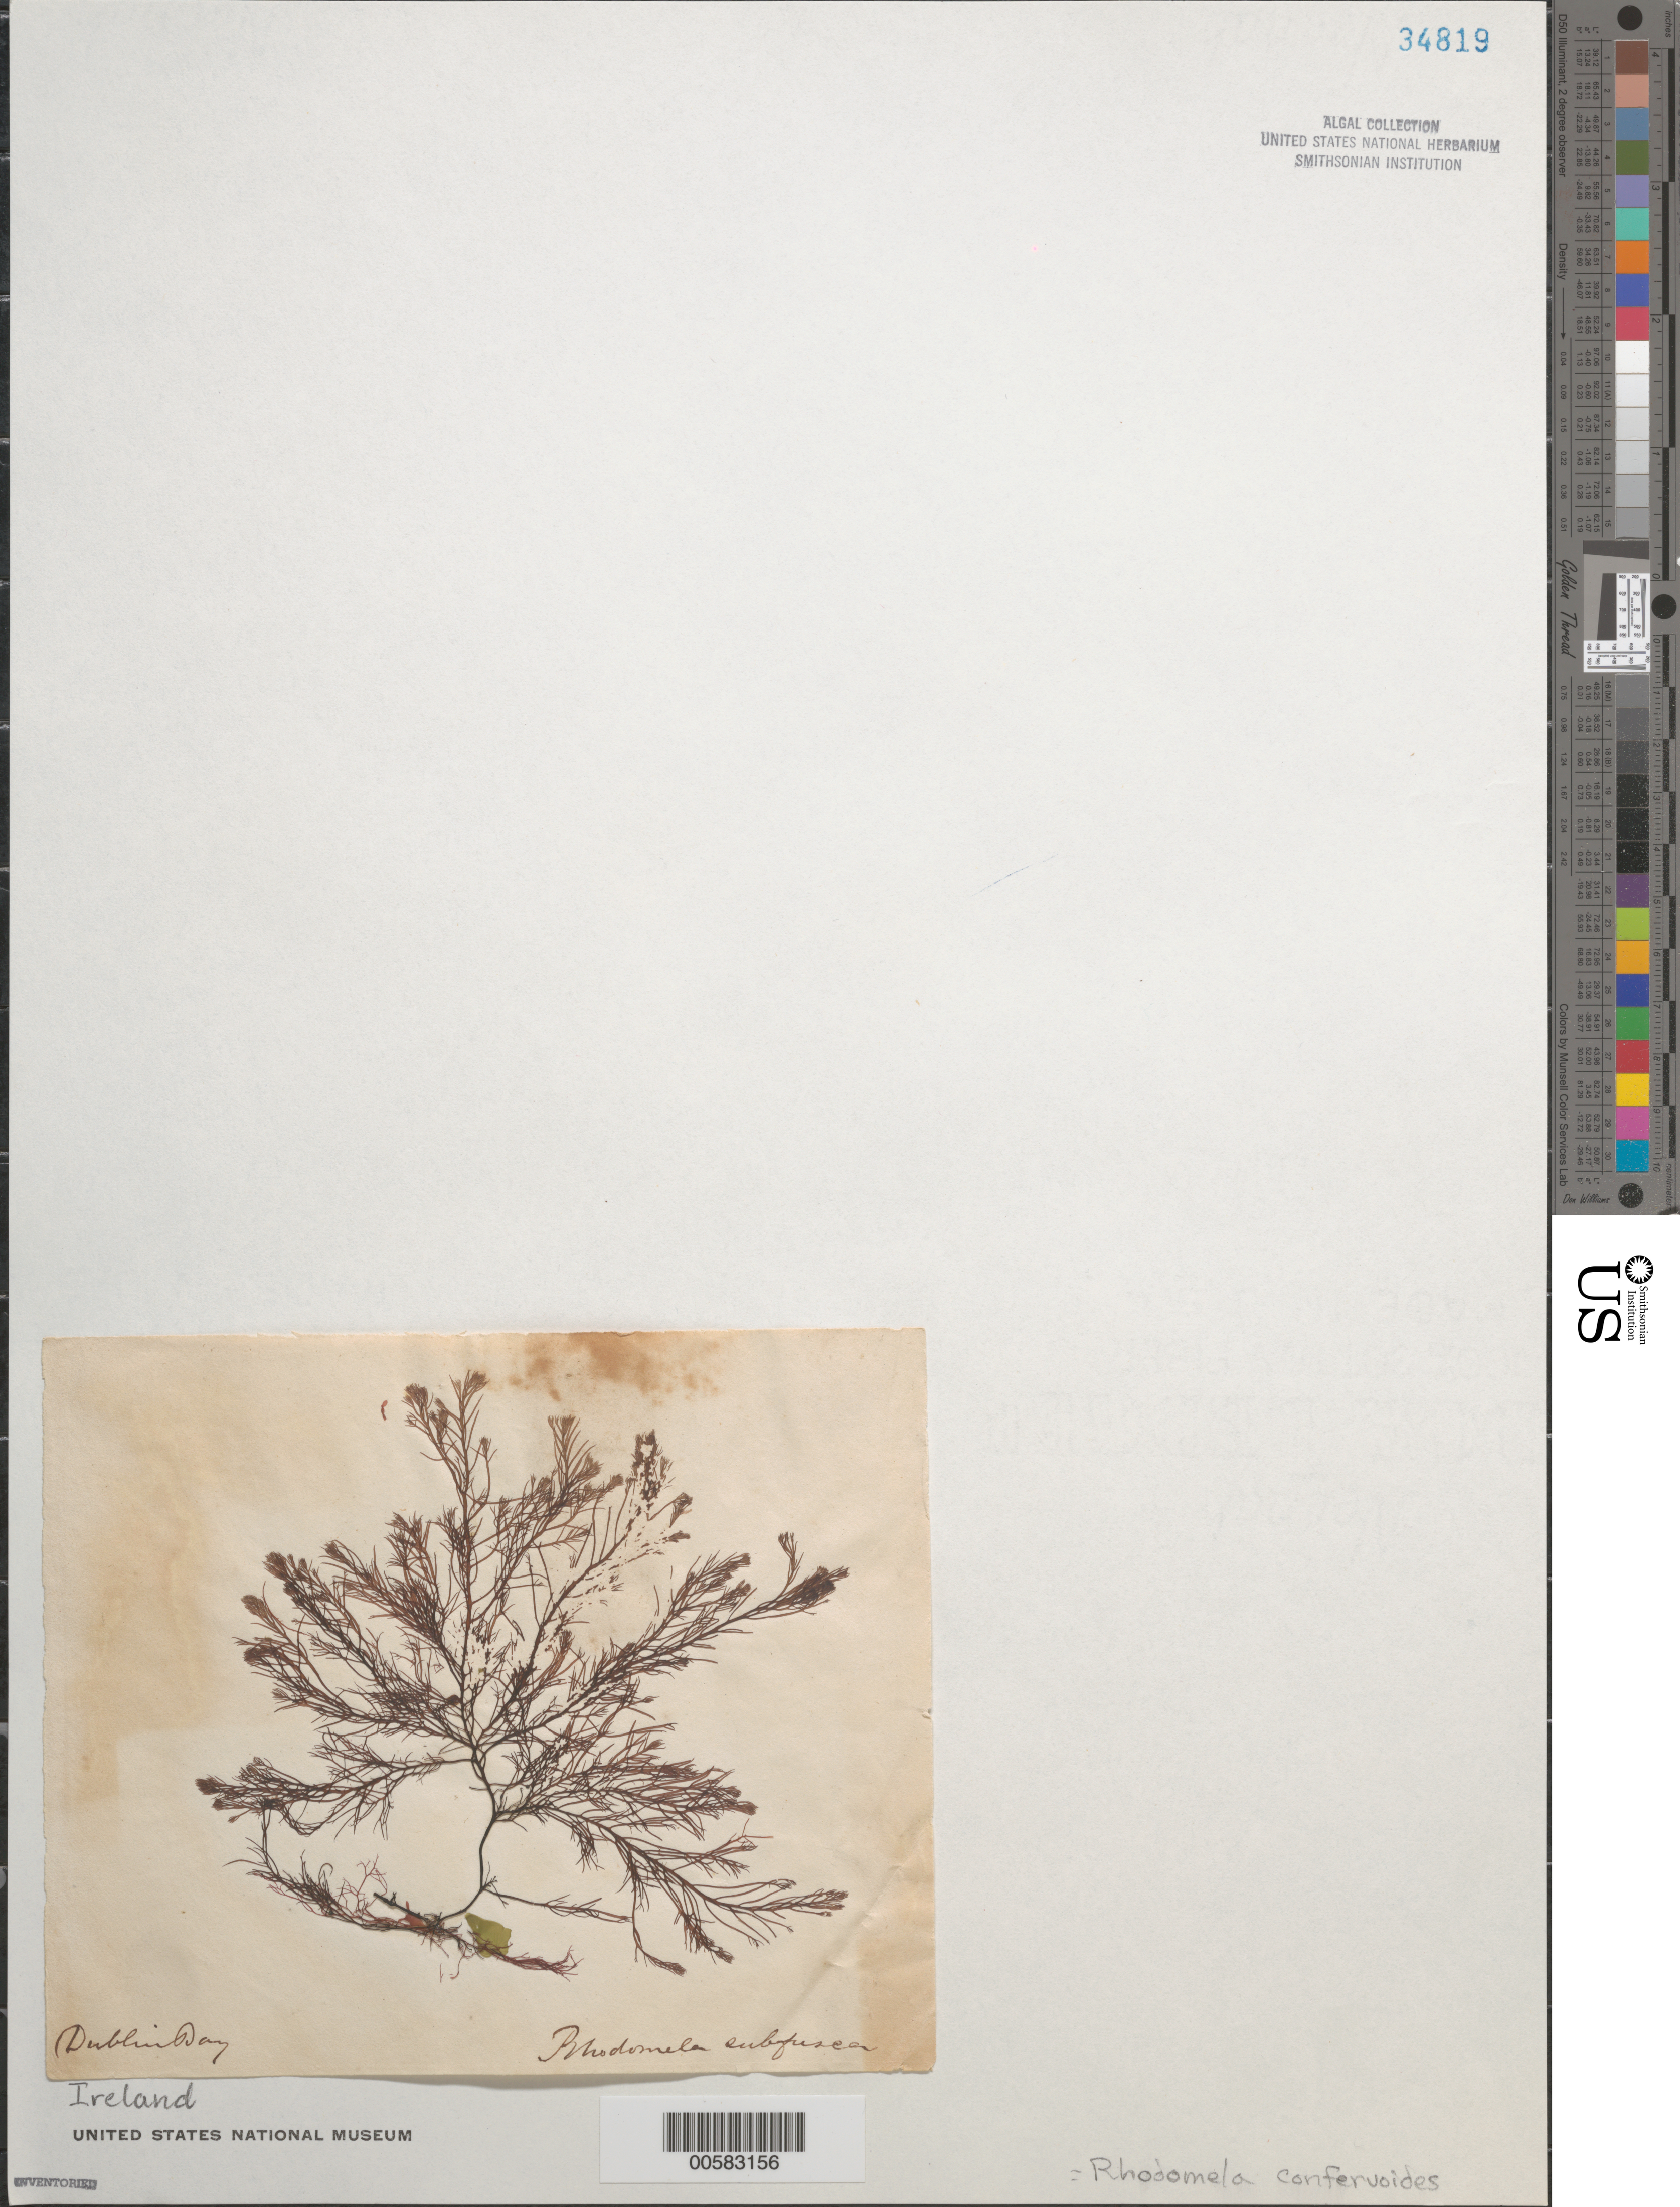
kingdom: Plantae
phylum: Rhodophyta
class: Florideophyceae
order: Ceramiales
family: Rhodomelaceae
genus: Rhodomela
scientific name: Rhodomela confervoides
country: Ireland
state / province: Leinster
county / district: Dublin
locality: Dublin Bay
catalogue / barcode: US 34819